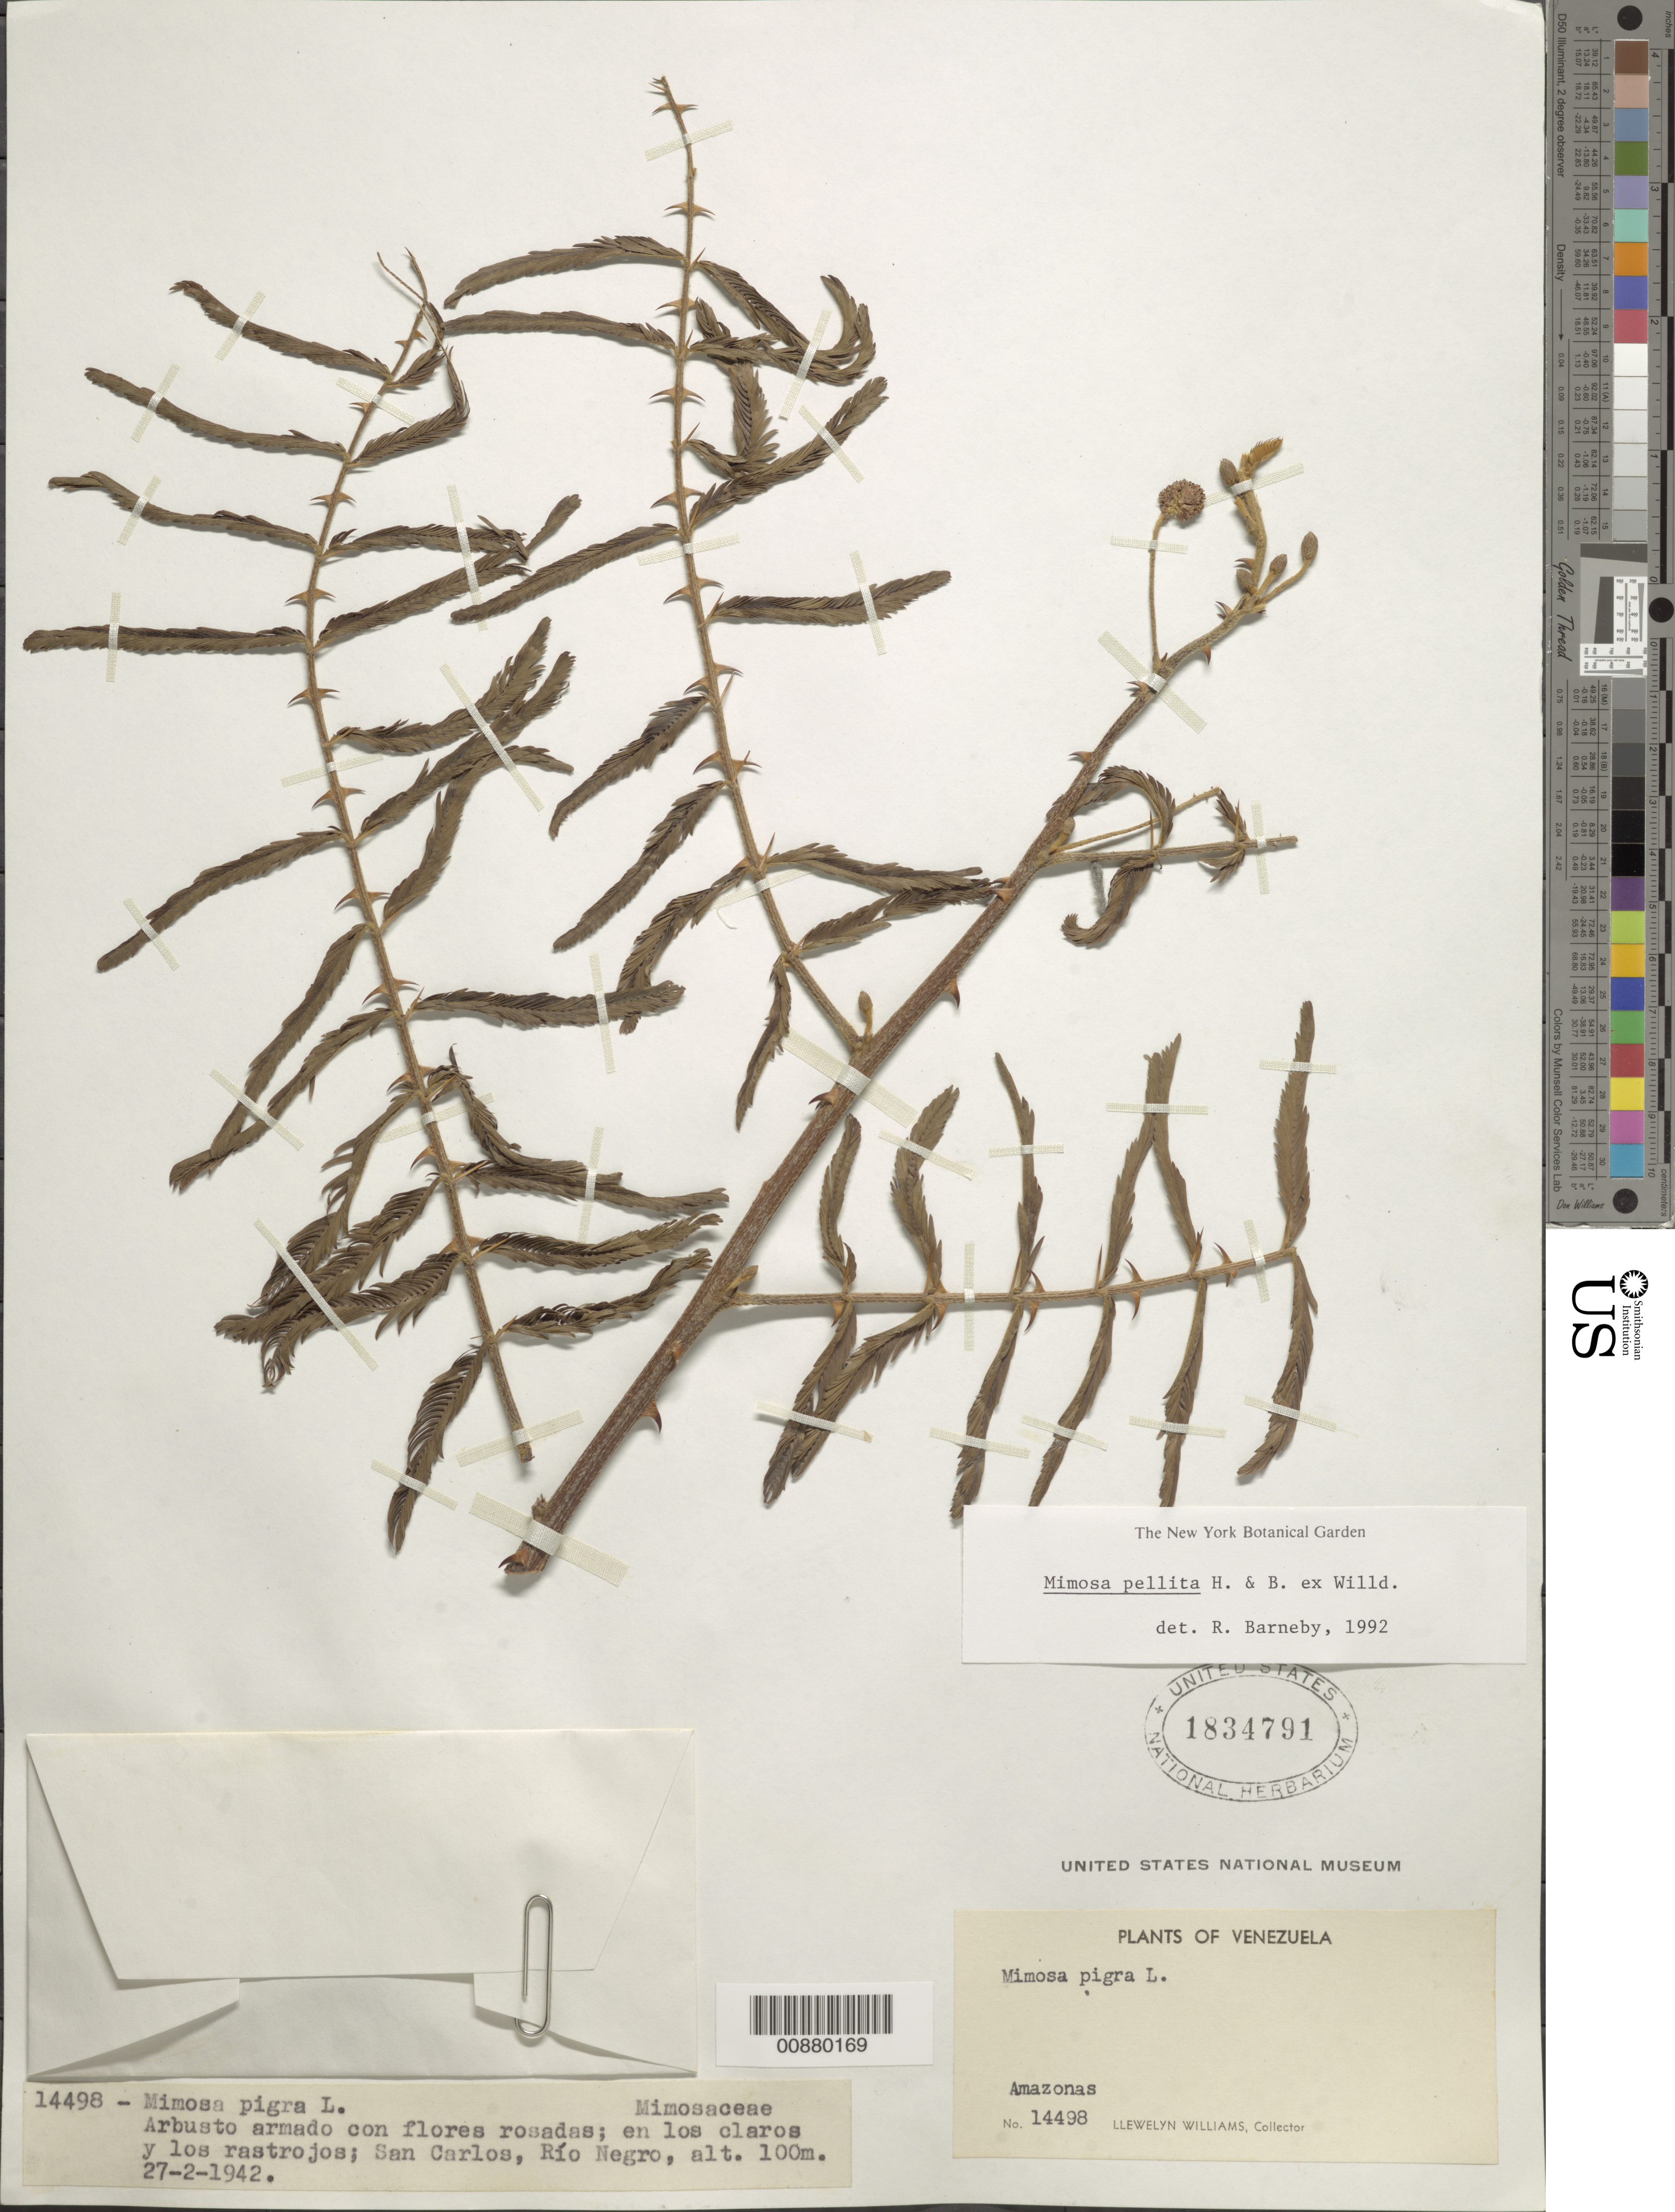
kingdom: Plantae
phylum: Tracheophyta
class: Magnoliopsida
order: Fabales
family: Fabaceae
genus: Mimosa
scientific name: Mimosa pellita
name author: Humb. & Bonpl. ex Willd.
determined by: Barneby, Rupert C., (NY)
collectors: Ll. Williams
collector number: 14498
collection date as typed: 27-Feb-42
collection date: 1942-02-27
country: Venezuela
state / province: Amazonas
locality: San Carlos de Río Negro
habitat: En los claros y los rastrojos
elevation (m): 100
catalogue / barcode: US 1834791